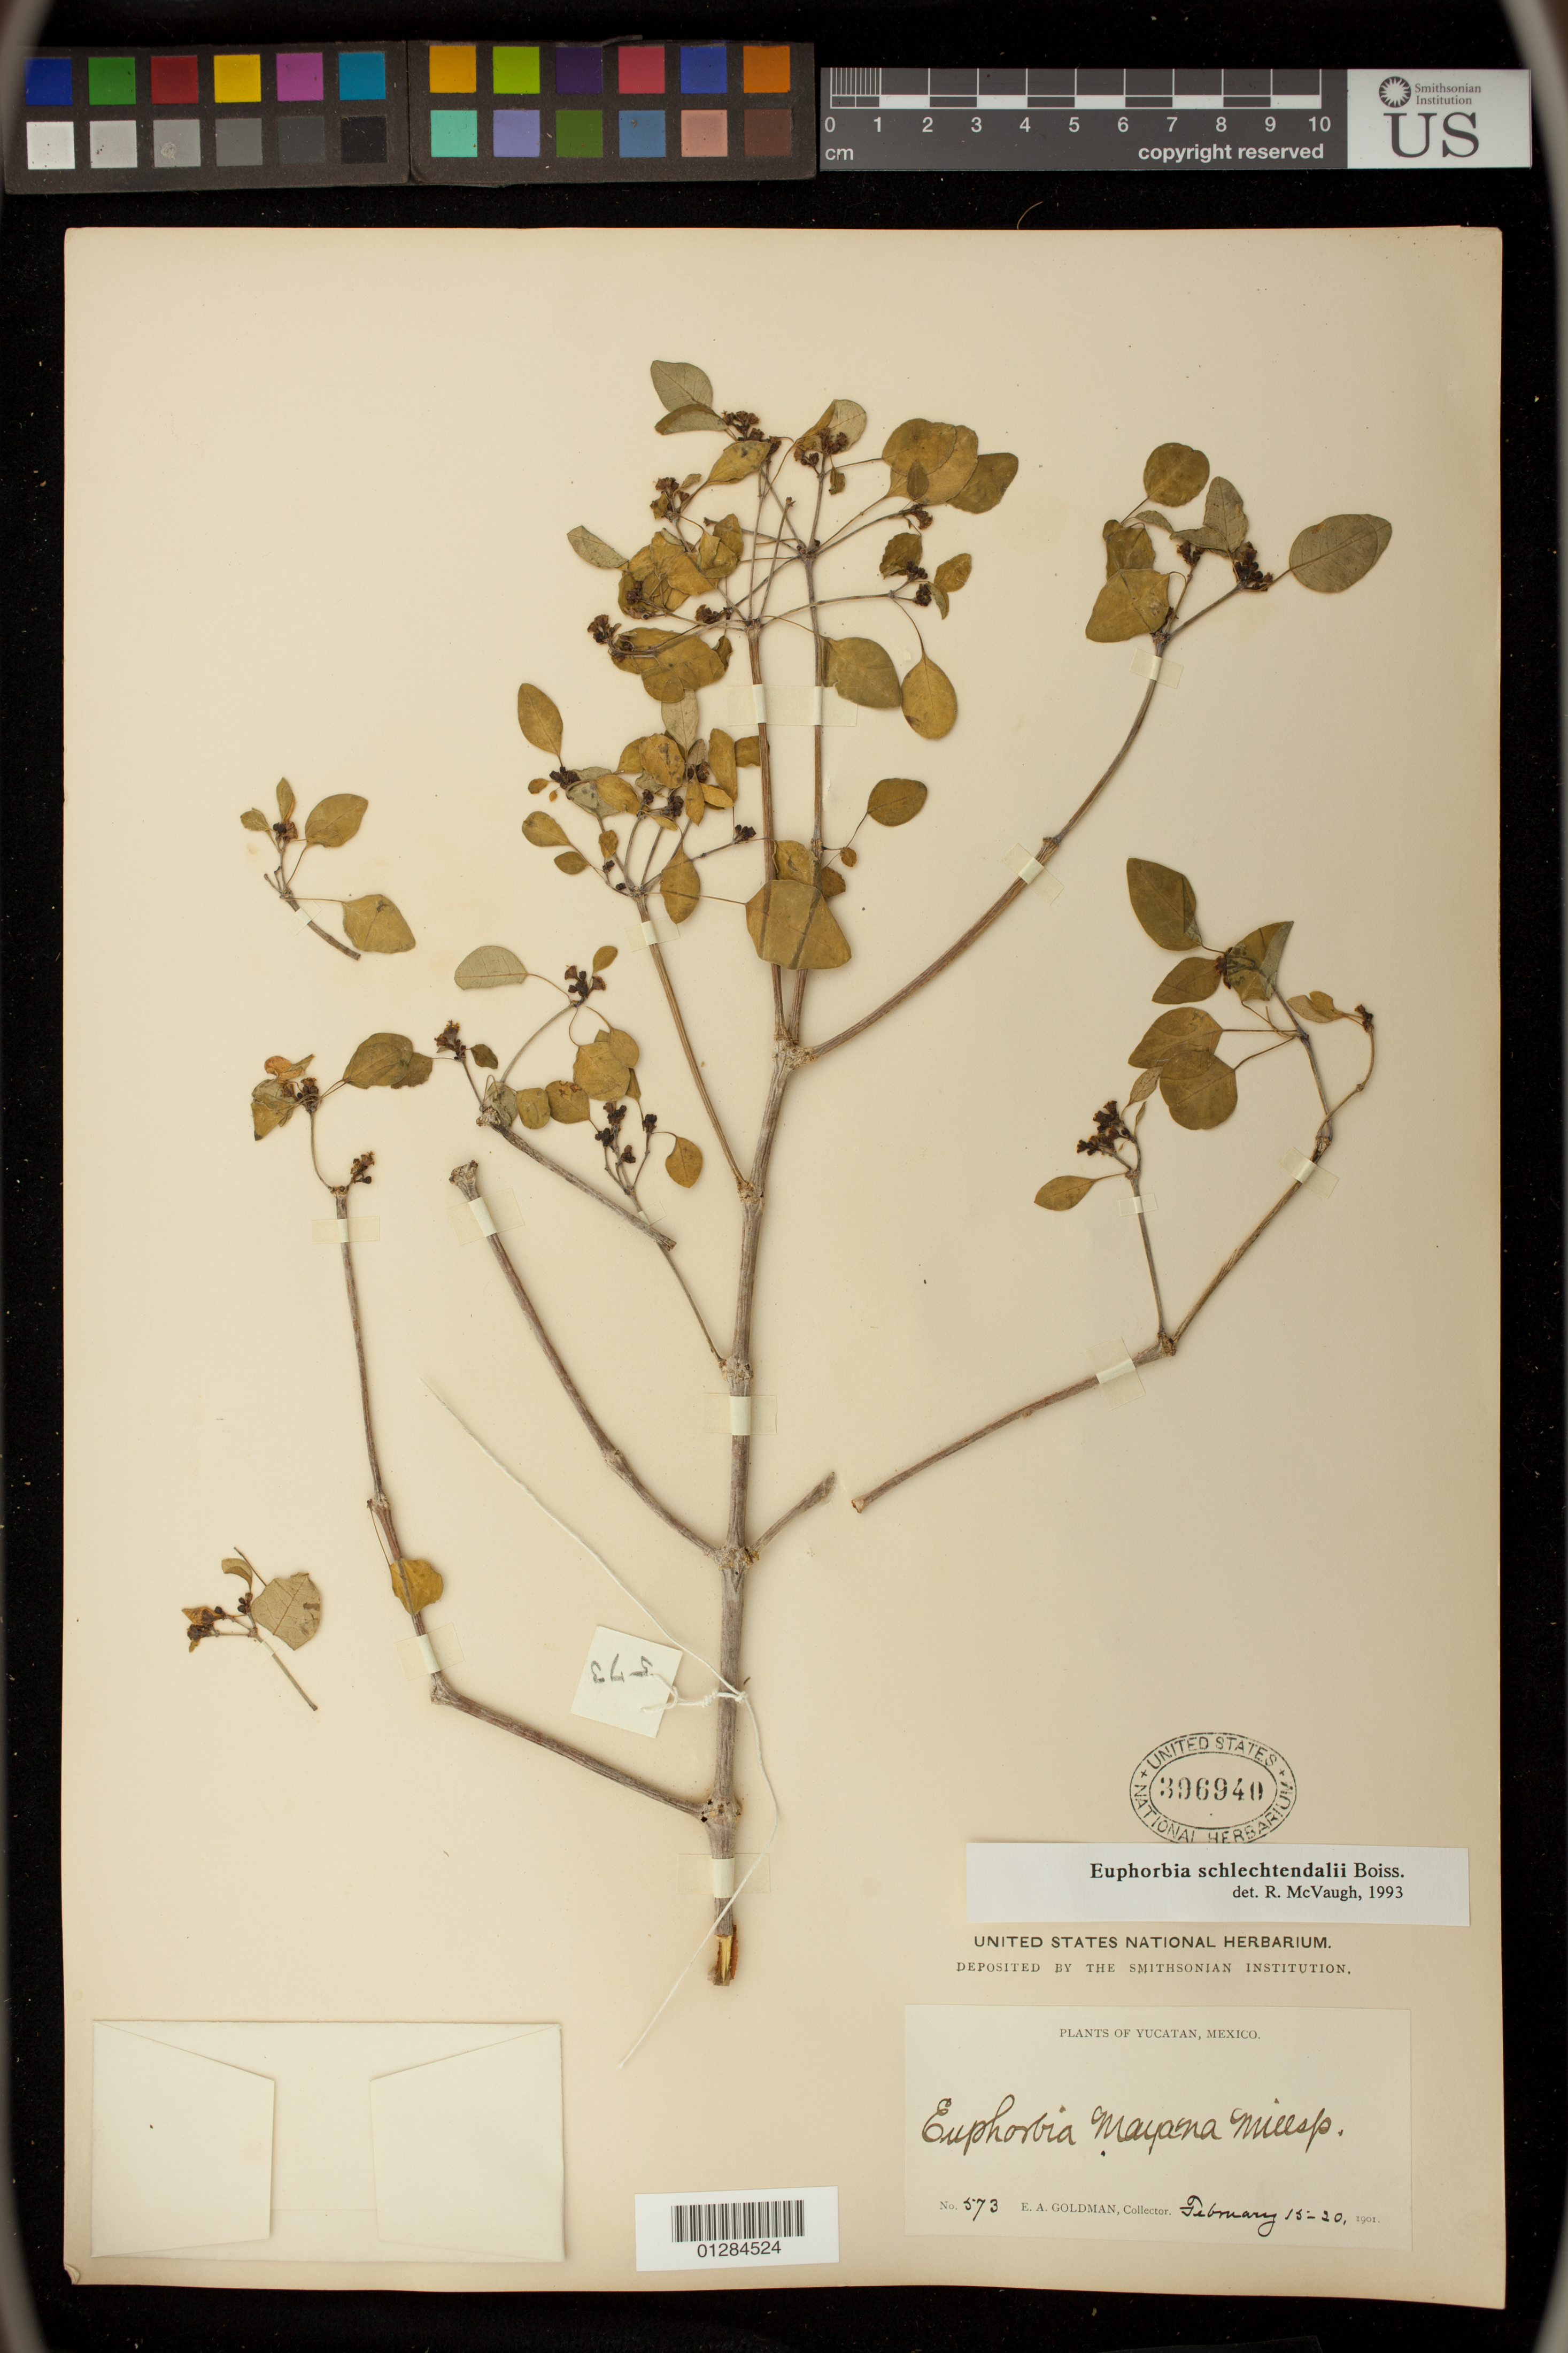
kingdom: Plantae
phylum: Tracheophyta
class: Magnoliopsida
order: Malpighiales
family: Euphorbiaceae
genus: Euphorbia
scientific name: Euphorbia schlechtendalii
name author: Boiss.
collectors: E. A. Goldman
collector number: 573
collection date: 1901-02-15/1901-02-20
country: Mexico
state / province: Yucatán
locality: Yucatan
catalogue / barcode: US 396940